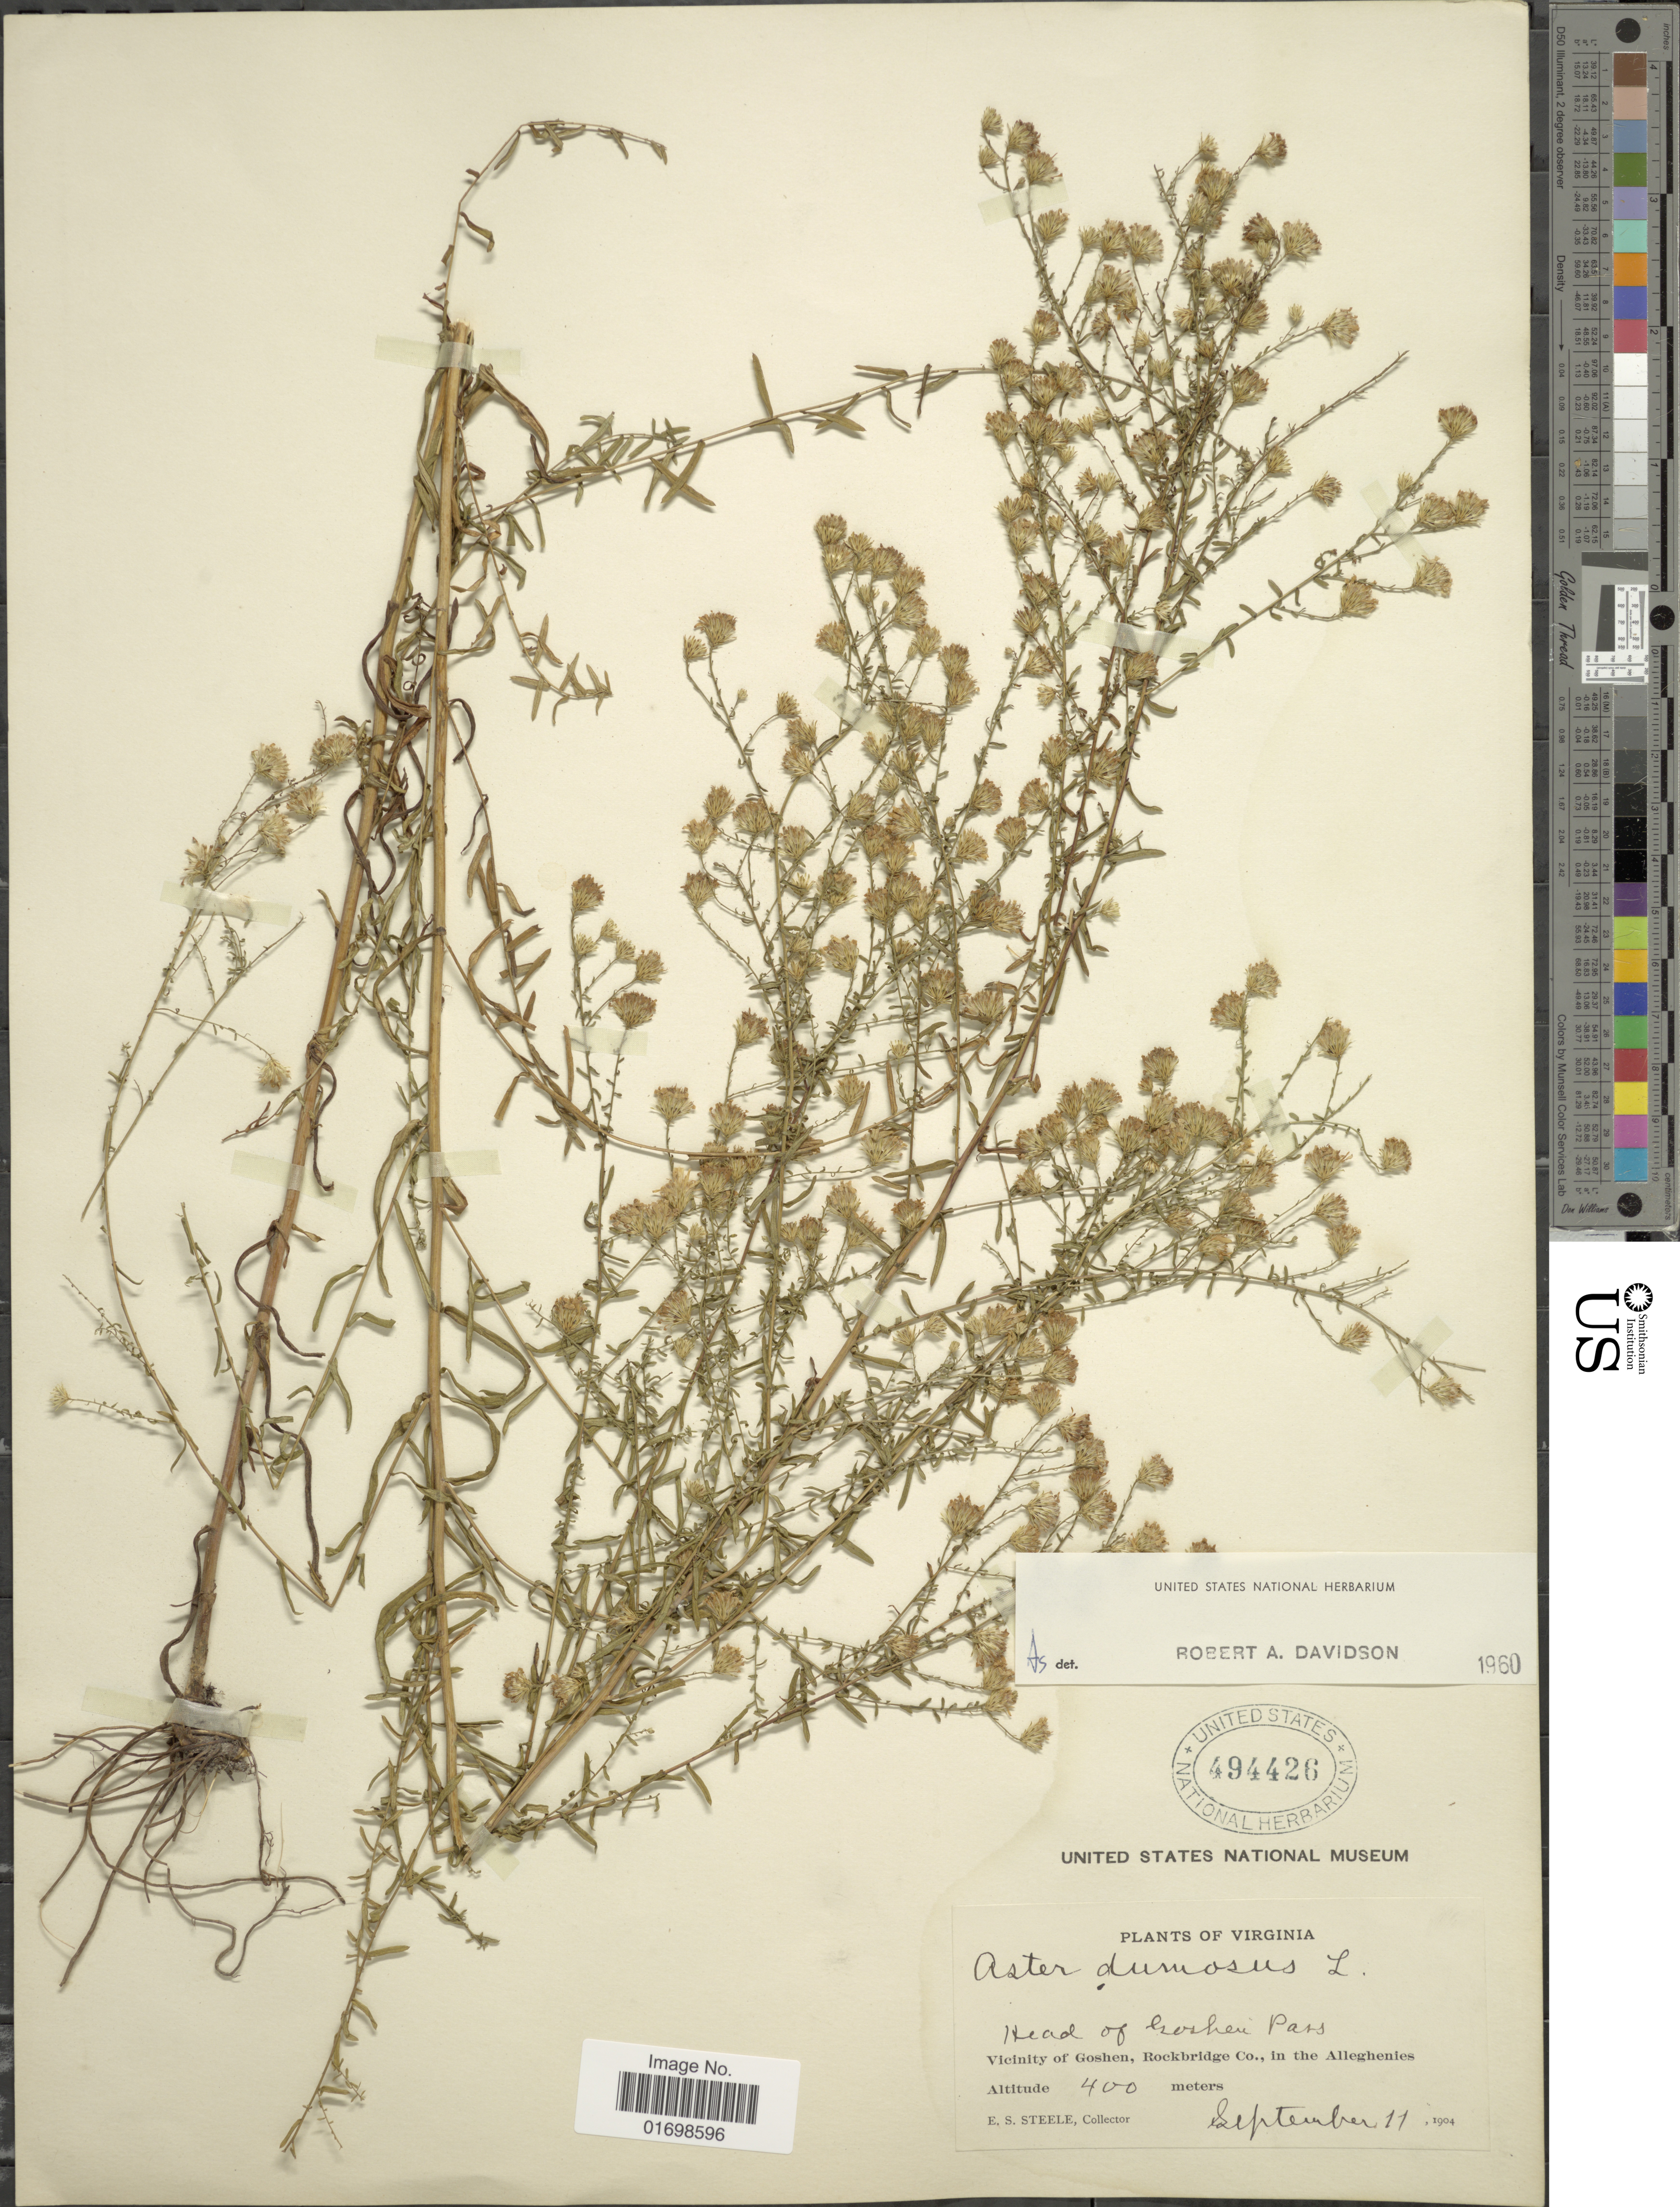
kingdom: Plantae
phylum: Tracheophyta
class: Magnoliopsida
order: Asterales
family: Asteraceae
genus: Symphyotrichum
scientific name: Symphyotrichum dumosum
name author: (L.) G.L. Nesom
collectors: E. Steele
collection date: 1904-09-11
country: United States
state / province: Virginia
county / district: Rockbridge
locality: Head of Goshen Pass, Vicinity of Goshen, Rockbridge Co., in the Alleghenies.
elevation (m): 400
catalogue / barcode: US 494426